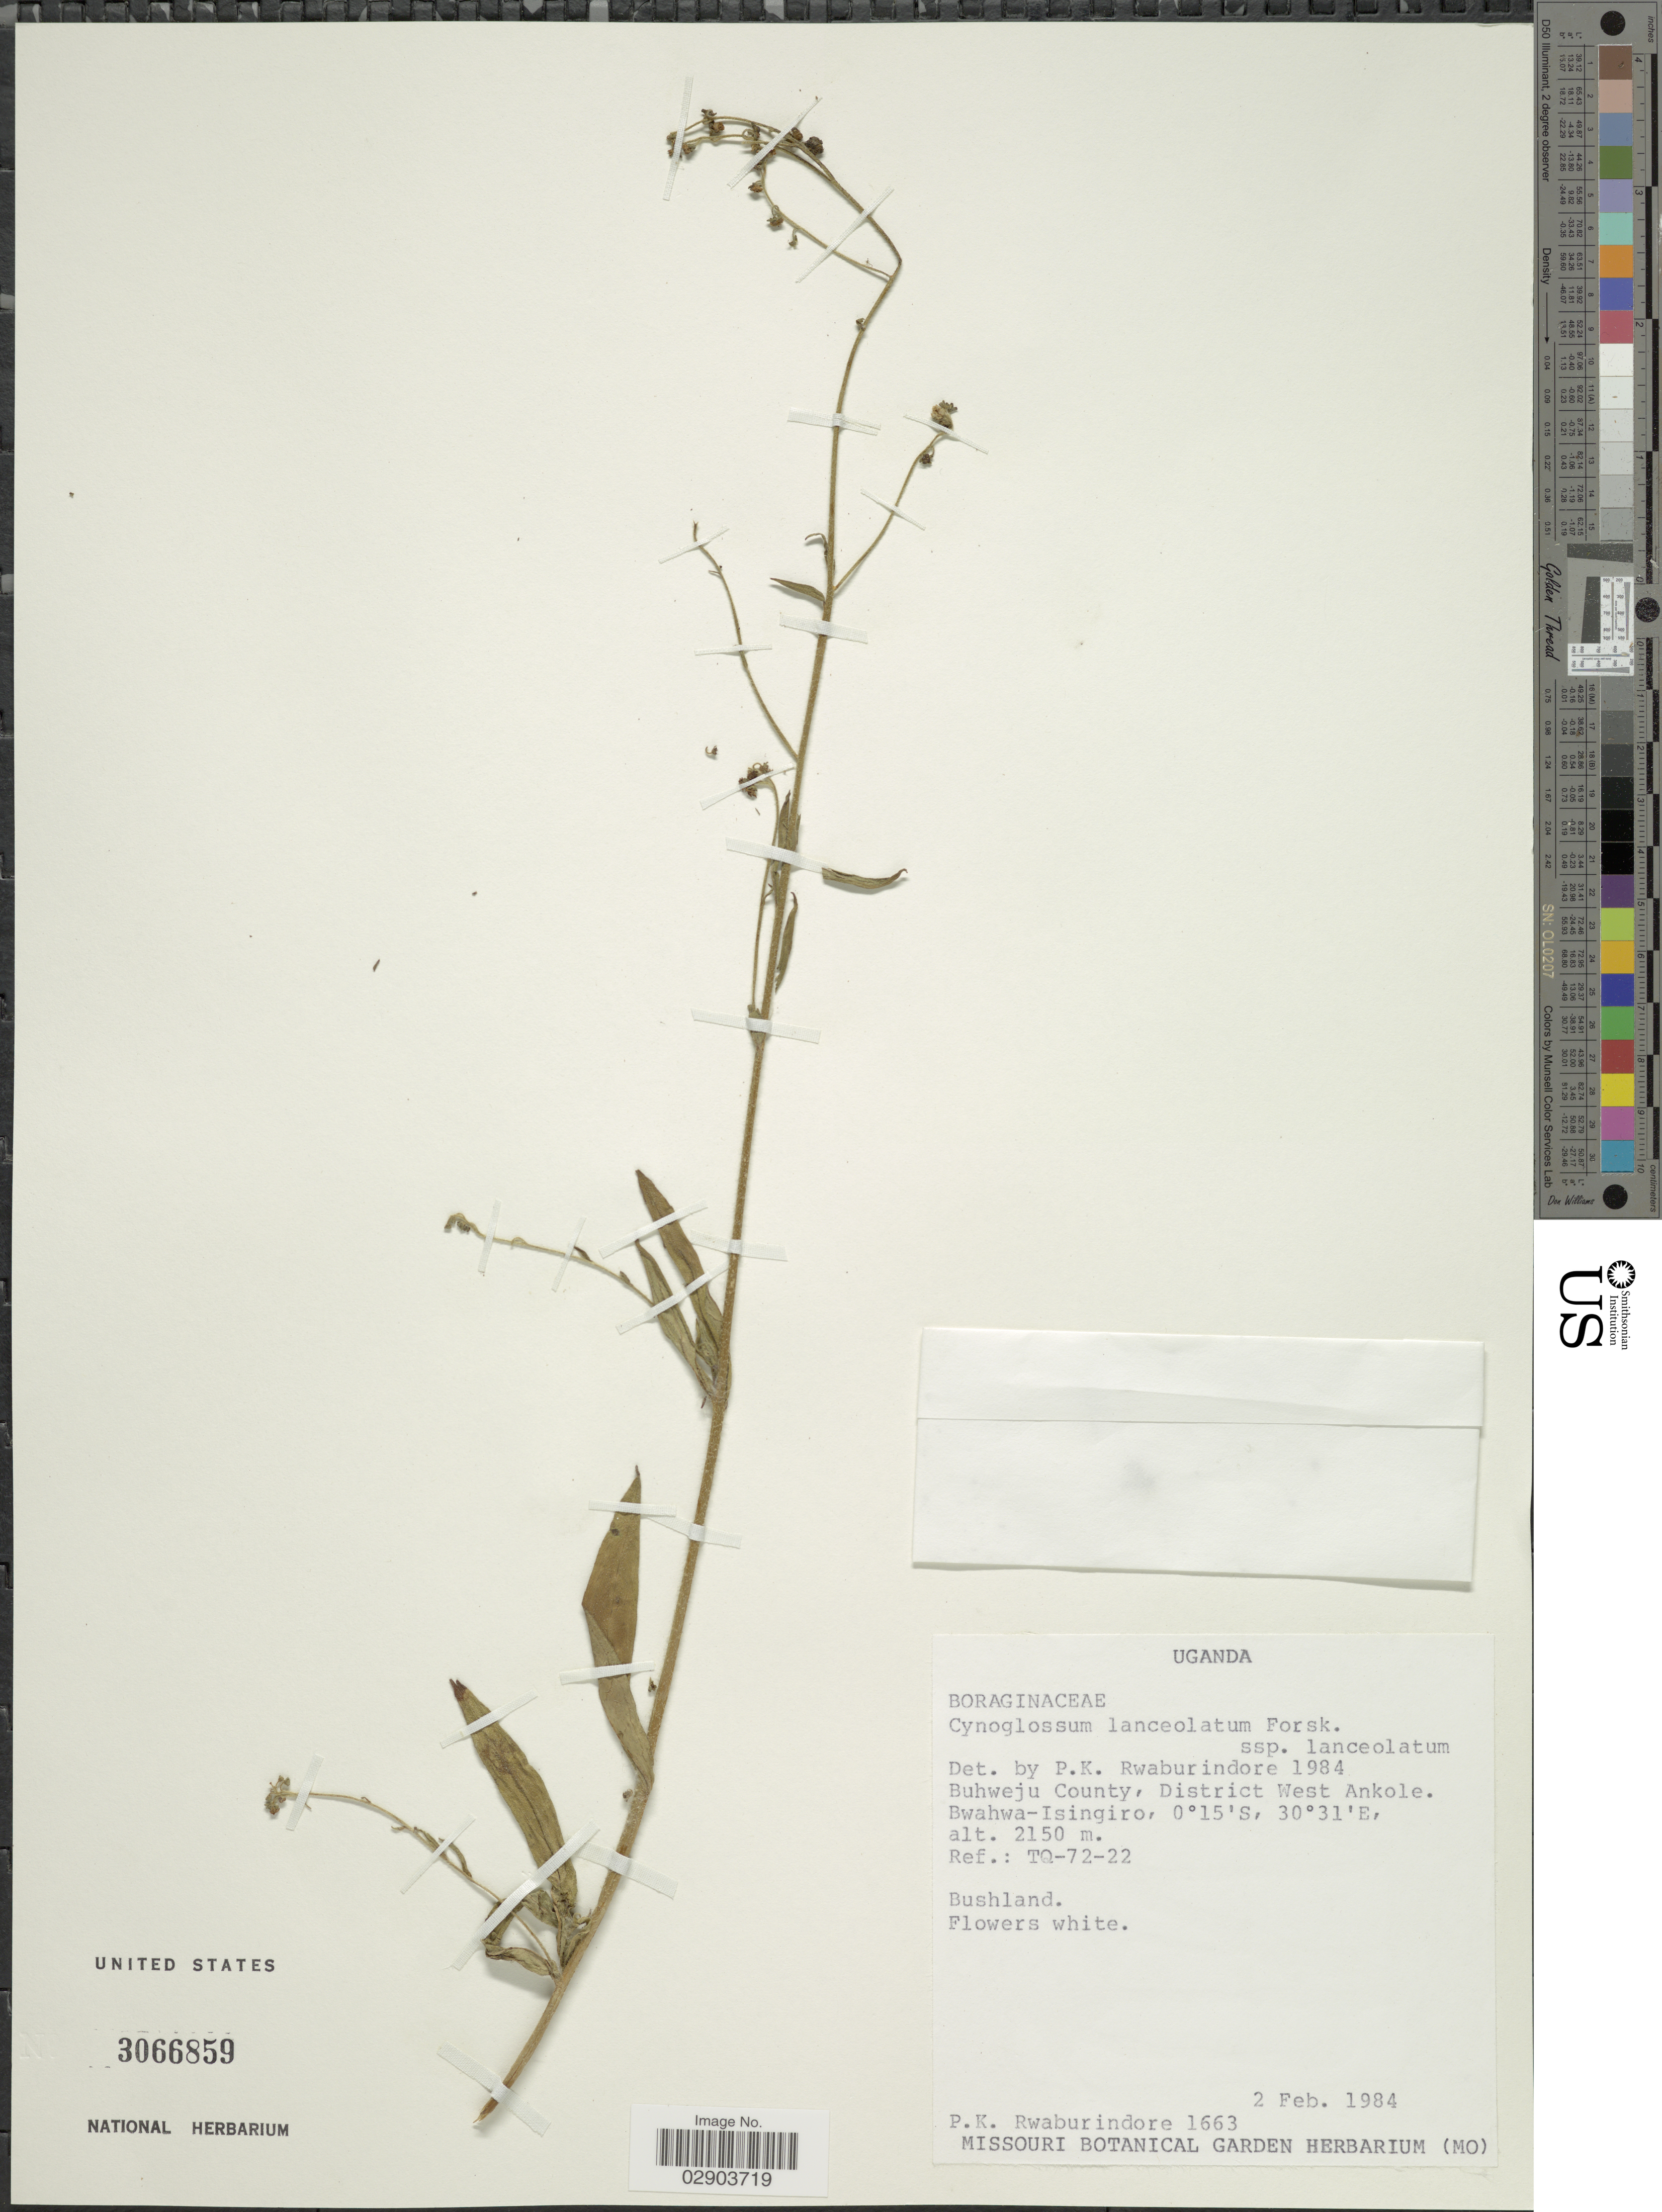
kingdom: Plantae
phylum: Tracheophyta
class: Magnoliopsida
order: Boraginales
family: Boraginaceae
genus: Cynoglossum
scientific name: Cynoglossum lanceolatum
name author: Forssk.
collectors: P. Rwaburindore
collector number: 1663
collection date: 1984-02-02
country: Uganda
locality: Buhweju County, District West Ankole, Bwahwa-Isingiro, Ref: TQ-72-22.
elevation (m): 2150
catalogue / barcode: US 3066859